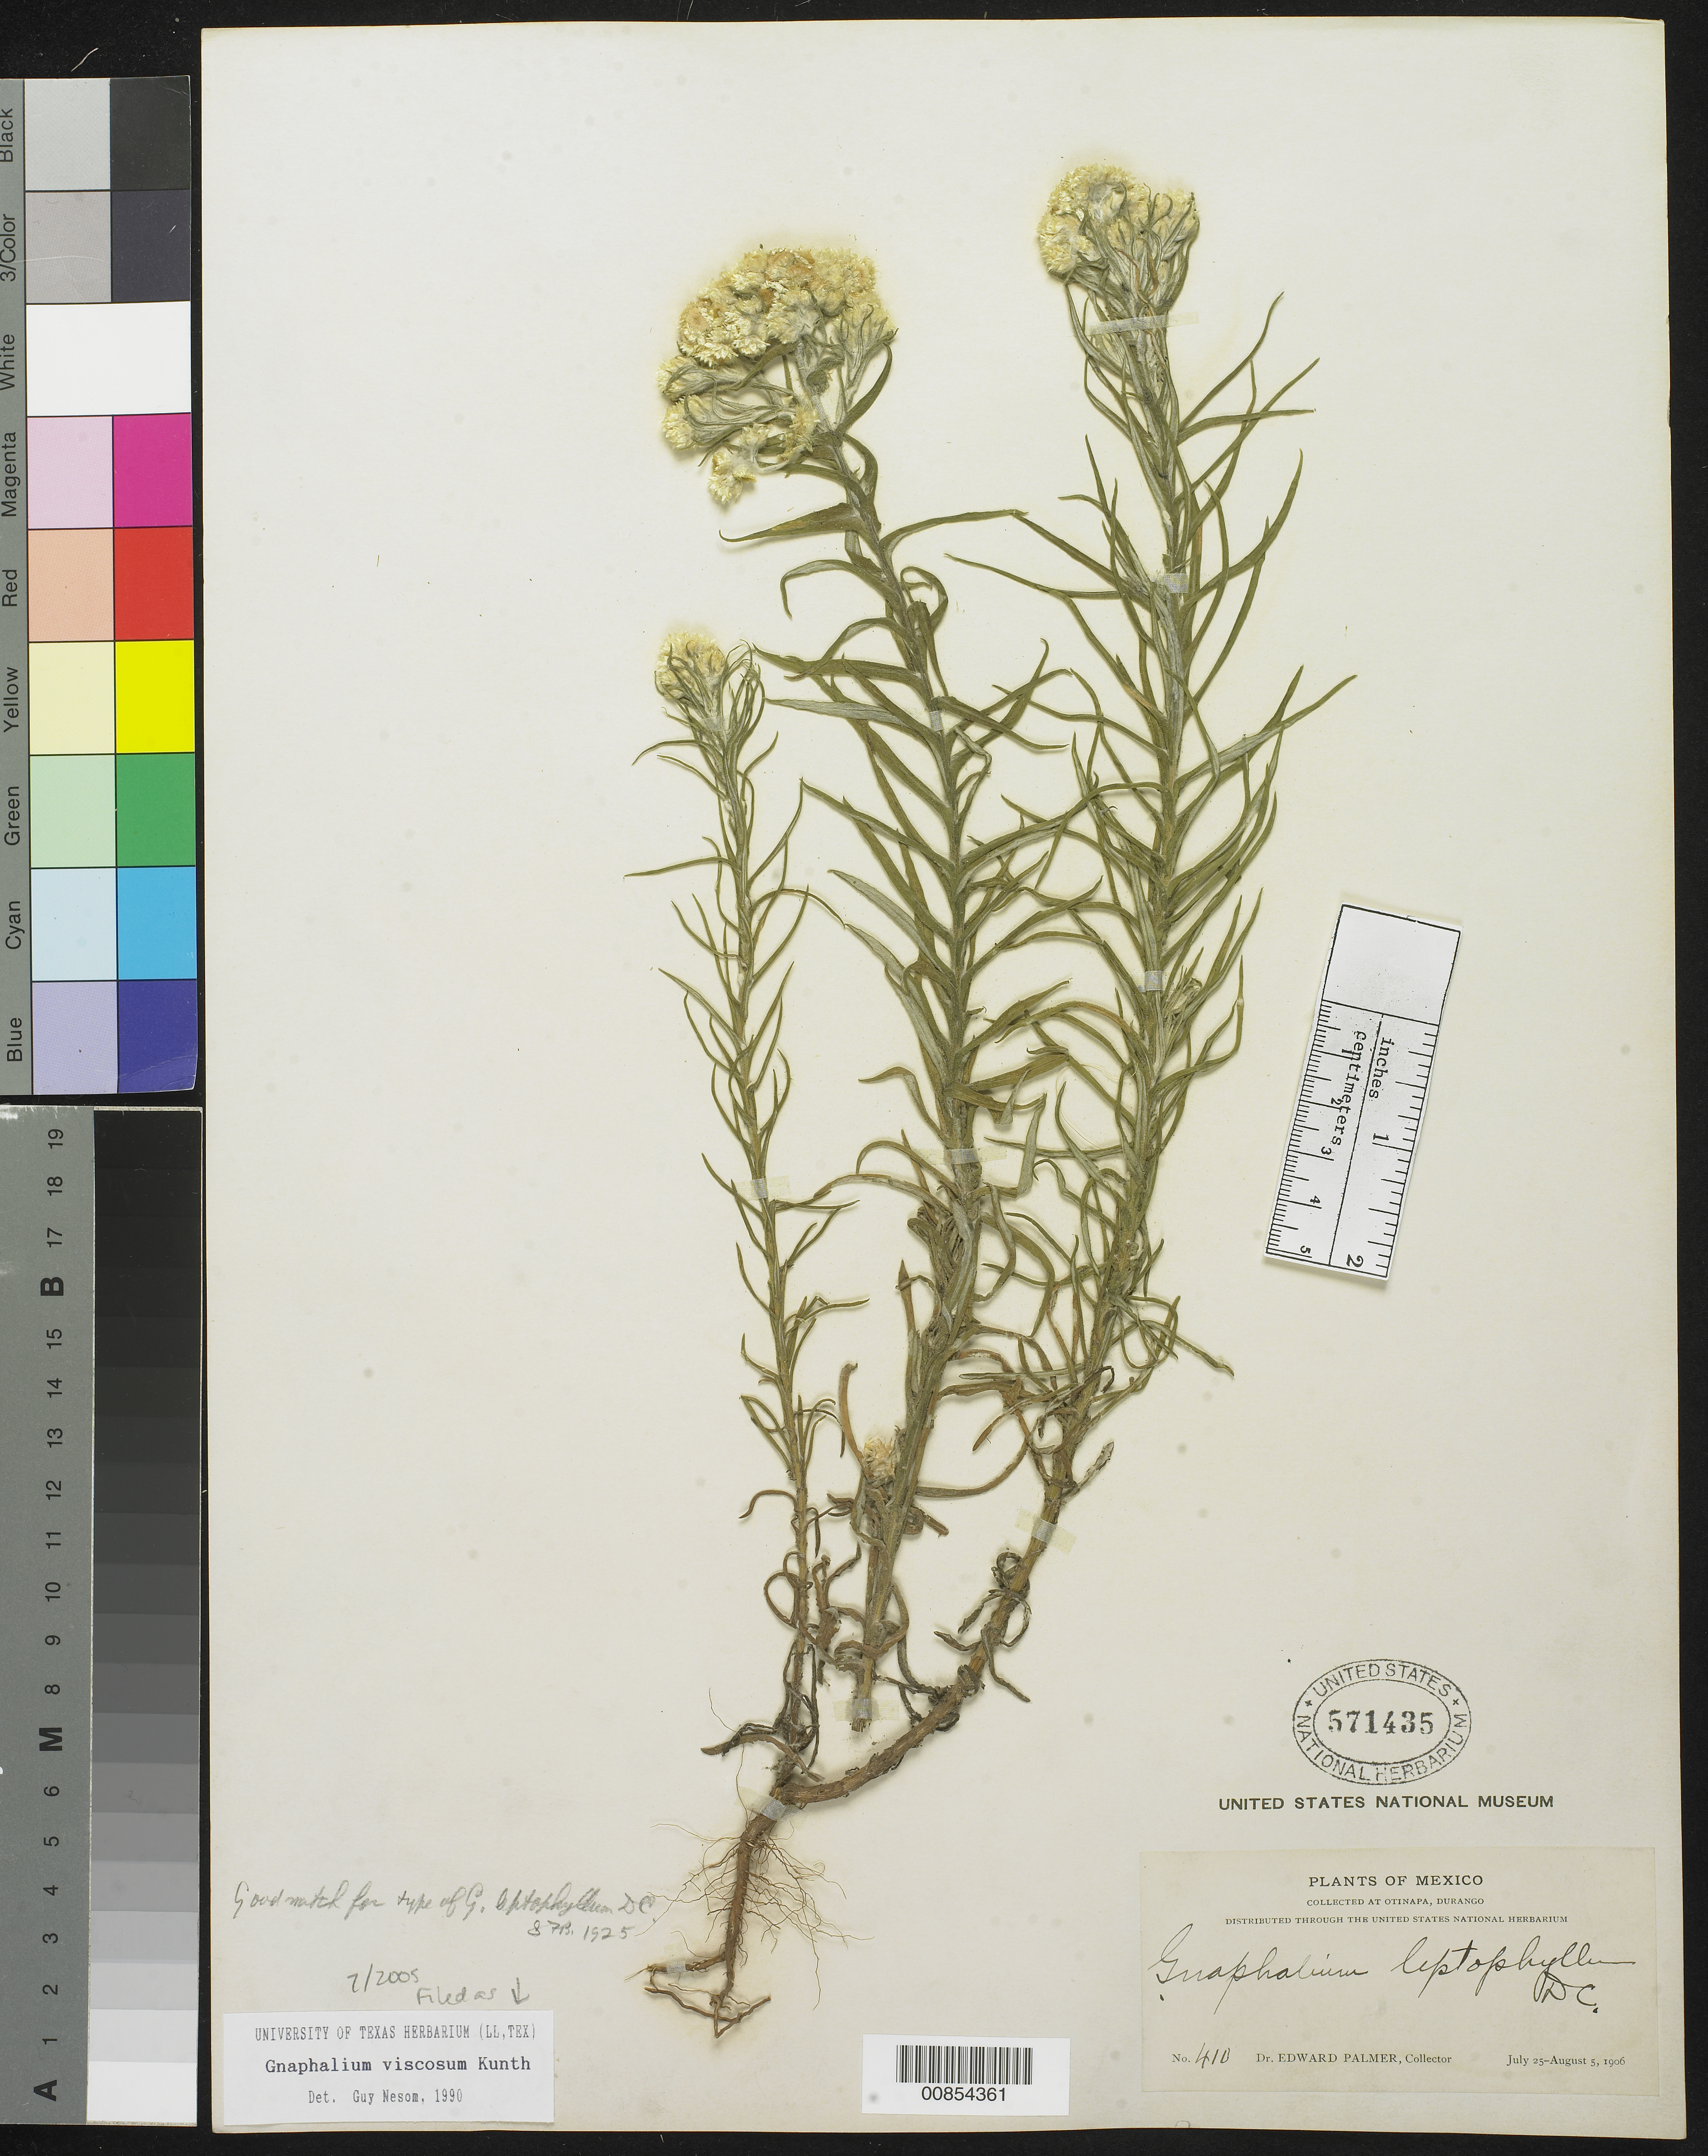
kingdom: Plantae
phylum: Tracheophyta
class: Magnoliopsida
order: Asterales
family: Asteraceae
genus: Pseudognaphalium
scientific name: Pseudognaphalium viscosum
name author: (Kunth) Anderb.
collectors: E. Palmer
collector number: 410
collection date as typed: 25 Jul 1906 to 05 Aug 1906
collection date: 1906-07-25/1906-08-05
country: Mexico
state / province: Durango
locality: Otinapa, Durango.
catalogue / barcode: US 571435